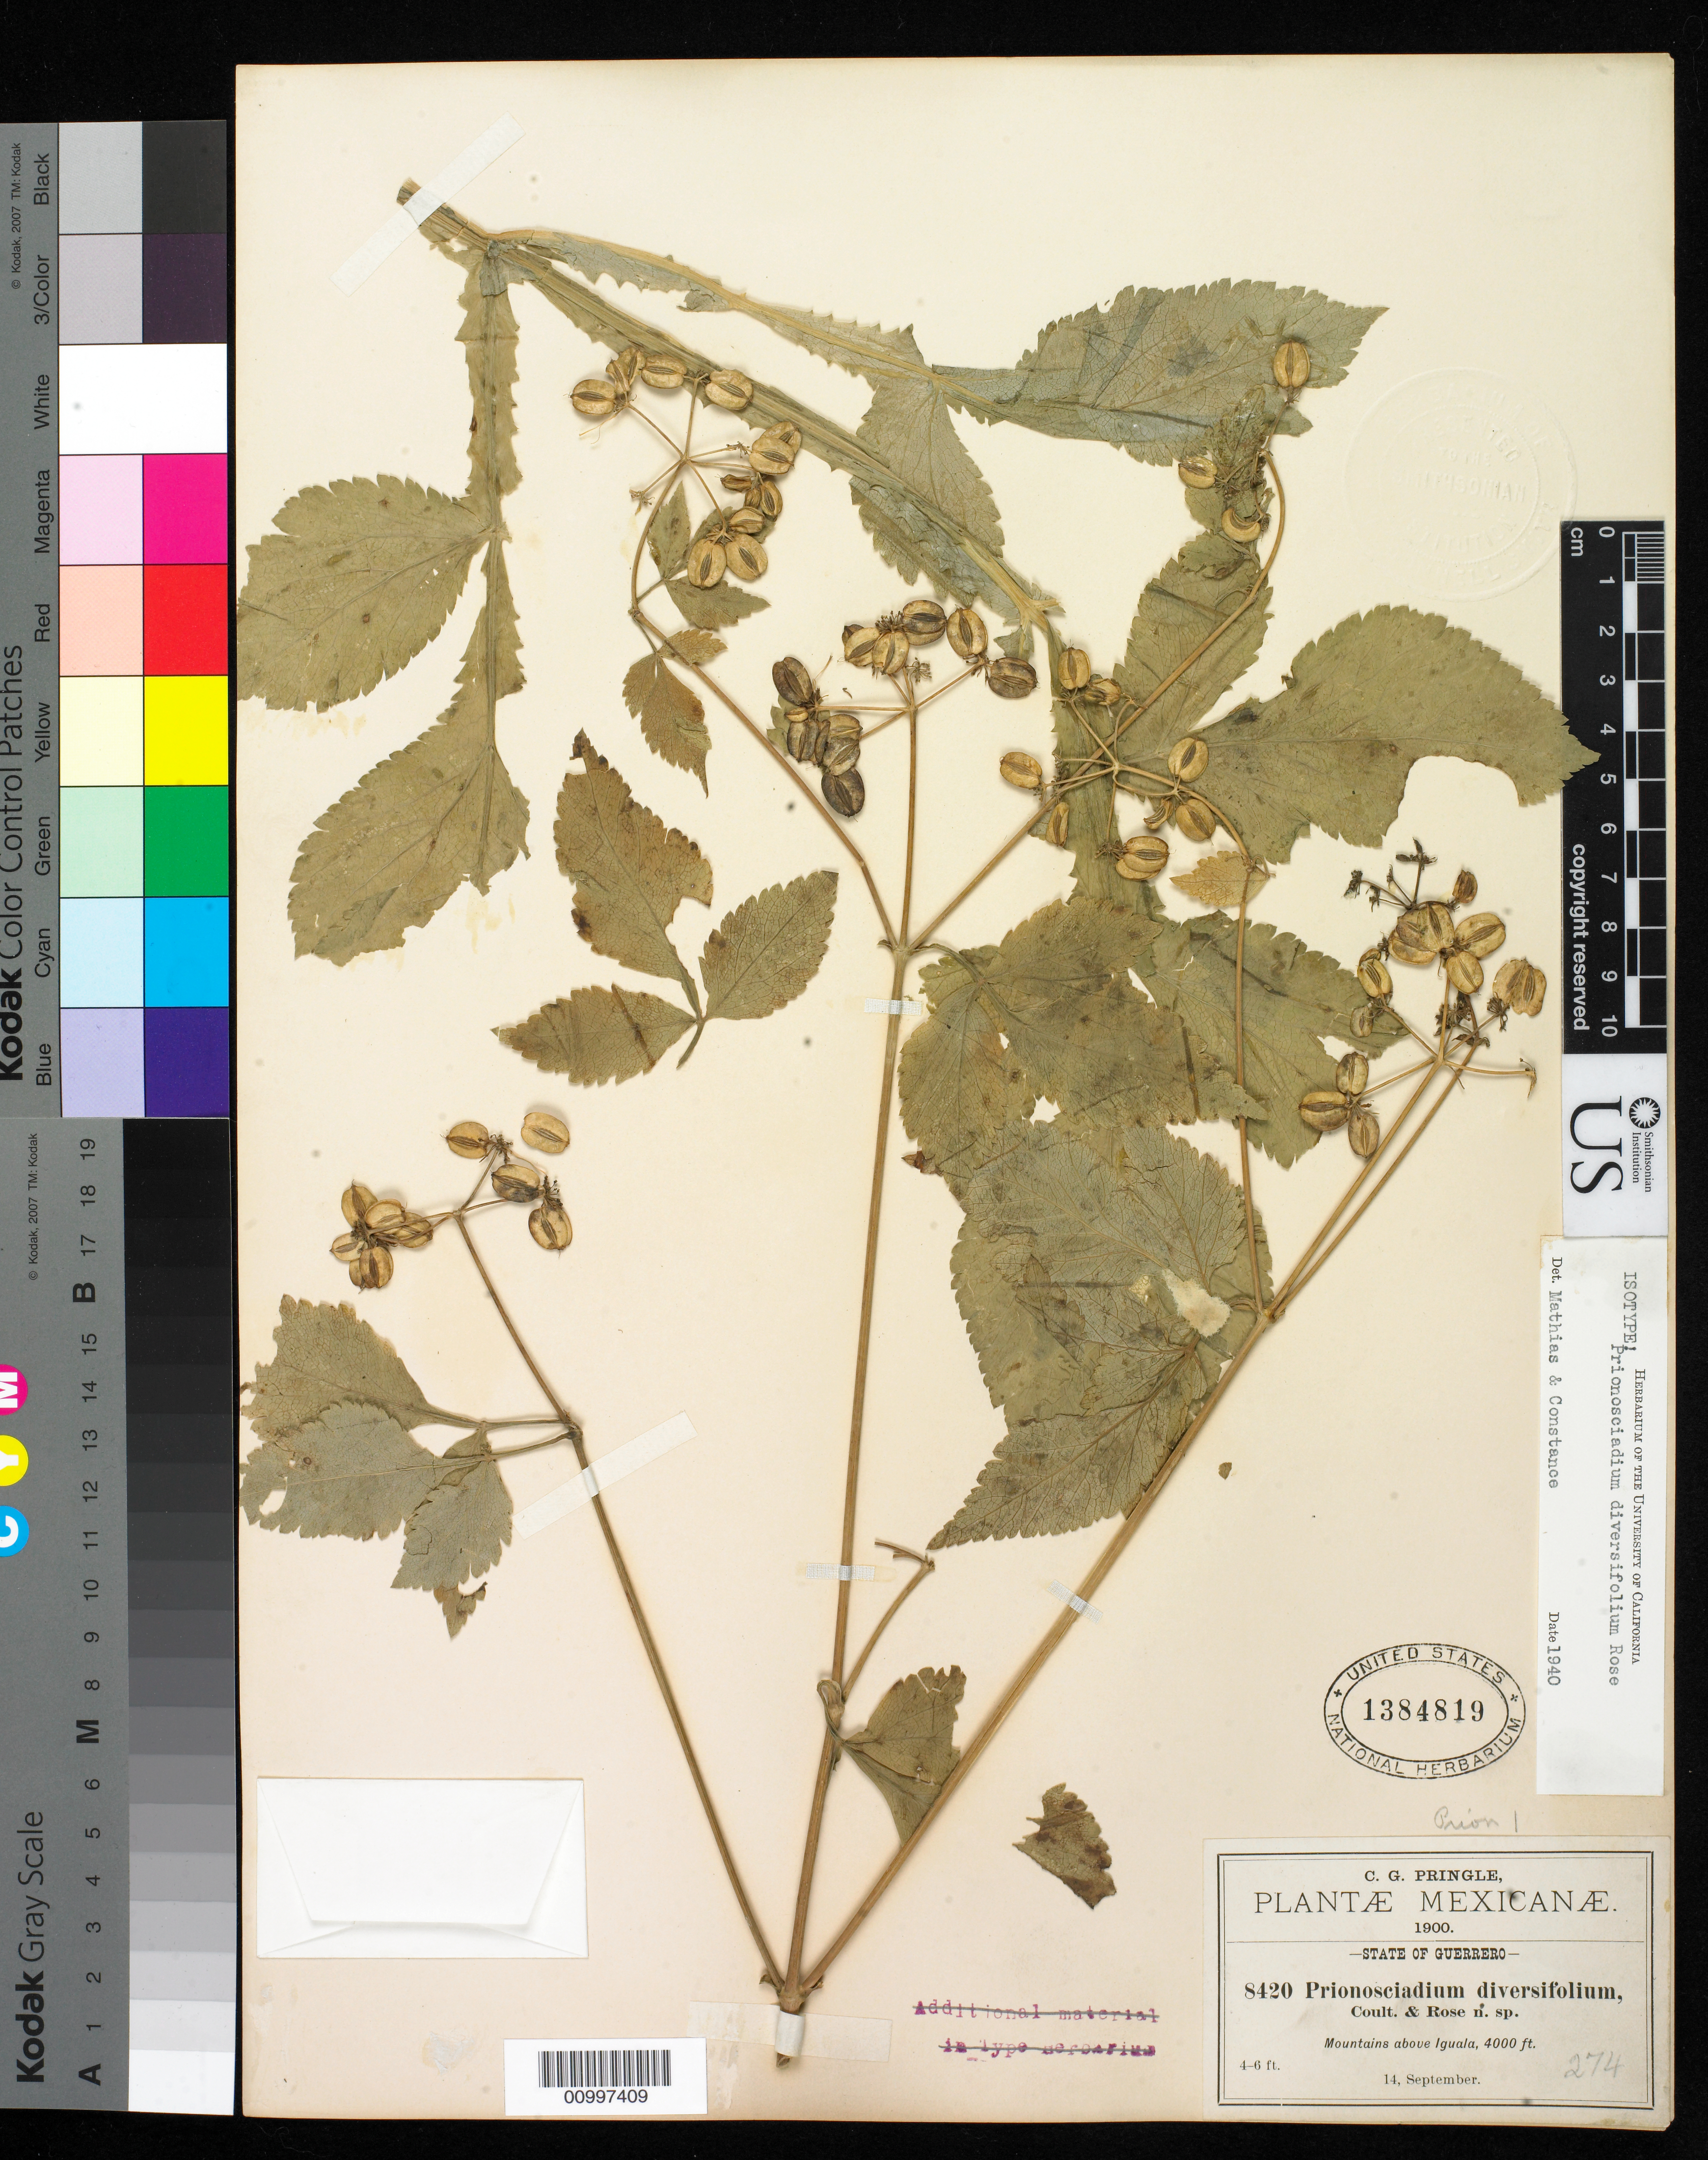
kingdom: Plantae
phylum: Tracheophyta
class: Magnoliopsida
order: Apiales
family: Apiaceae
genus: Prionosciadium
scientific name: Prionosciadium diversifolium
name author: Rose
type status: Isotype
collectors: C. G. Pringle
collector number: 8420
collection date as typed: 14 Sep 1900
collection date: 1900-09-14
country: Mexico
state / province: Guerrero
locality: Moutains above Iguala.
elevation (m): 1219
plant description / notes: From the herbarium of J. Donnell Smith.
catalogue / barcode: US 1384819